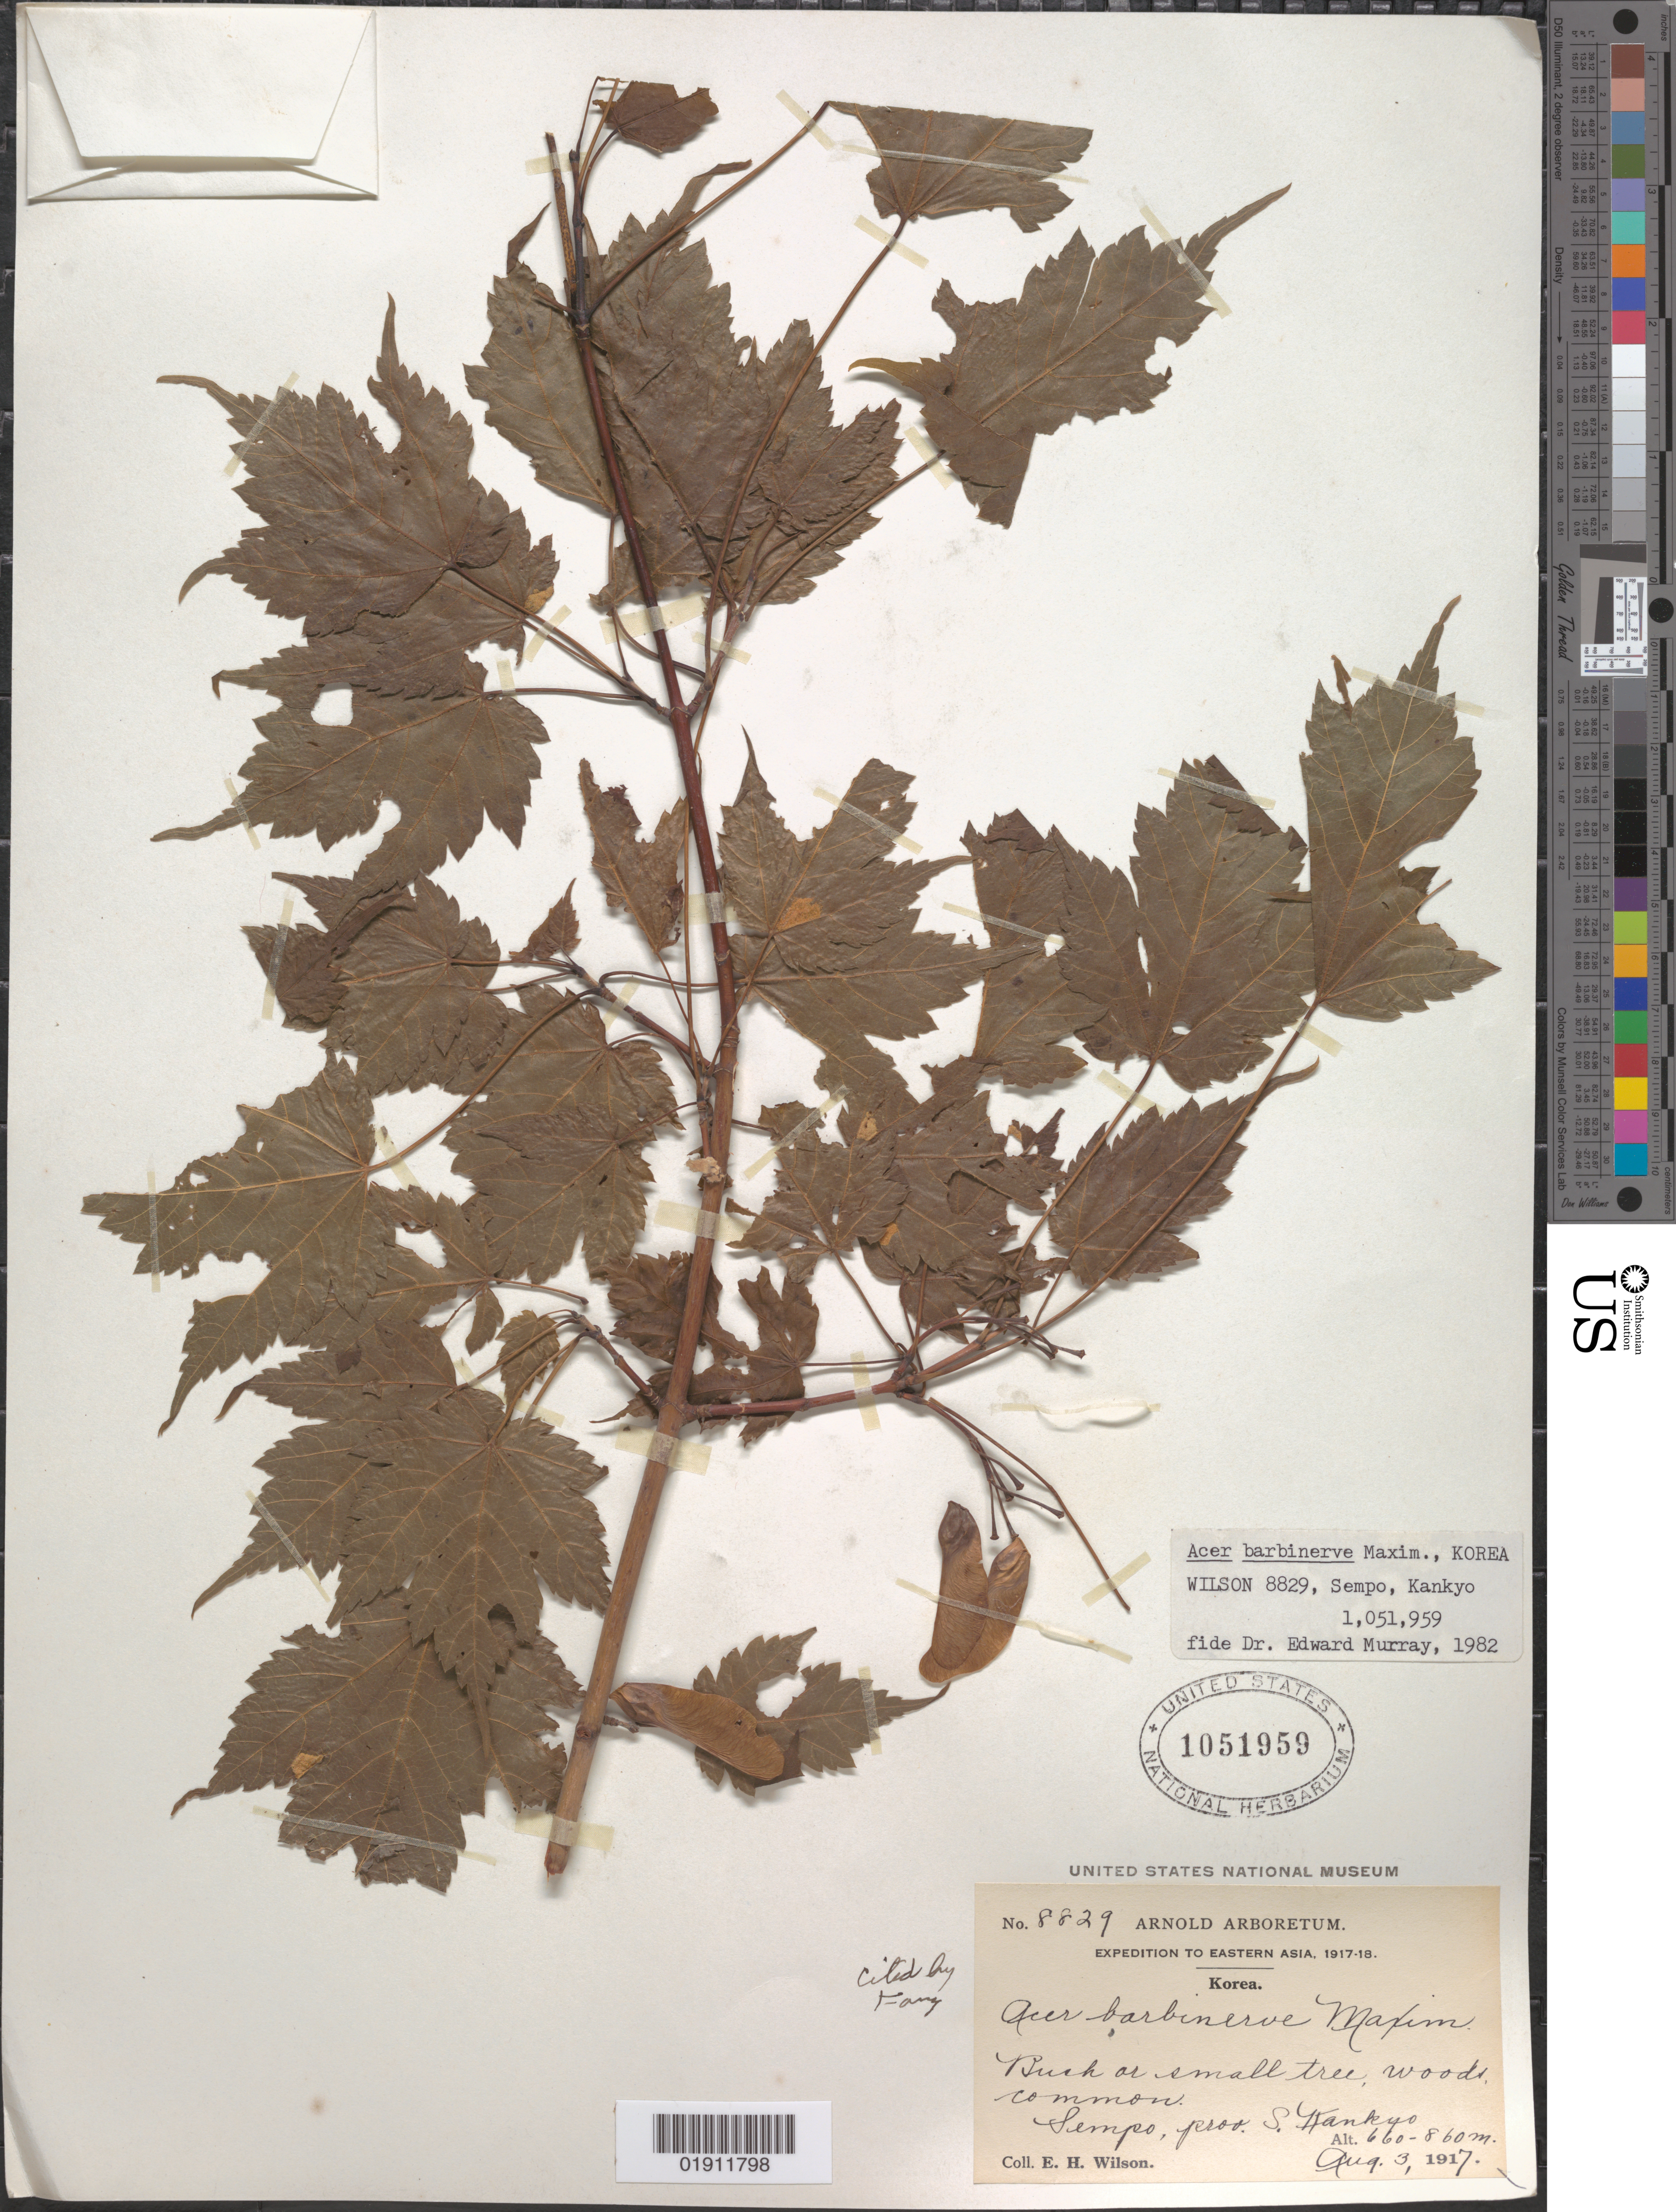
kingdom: Plantae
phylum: Tracheophyta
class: Magnoliopsida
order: Sapindales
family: Sapindaceae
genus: Acer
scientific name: Acer barbinerve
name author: Maxim.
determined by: Murray, Edward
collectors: E. H. Wilson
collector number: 8829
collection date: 1917-08-03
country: North Korea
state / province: South Hamgyong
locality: Prov. S. Kankyo [South Hamgyong Province], Sempo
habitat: Woods, common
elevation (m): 660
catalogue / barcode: US 1051959